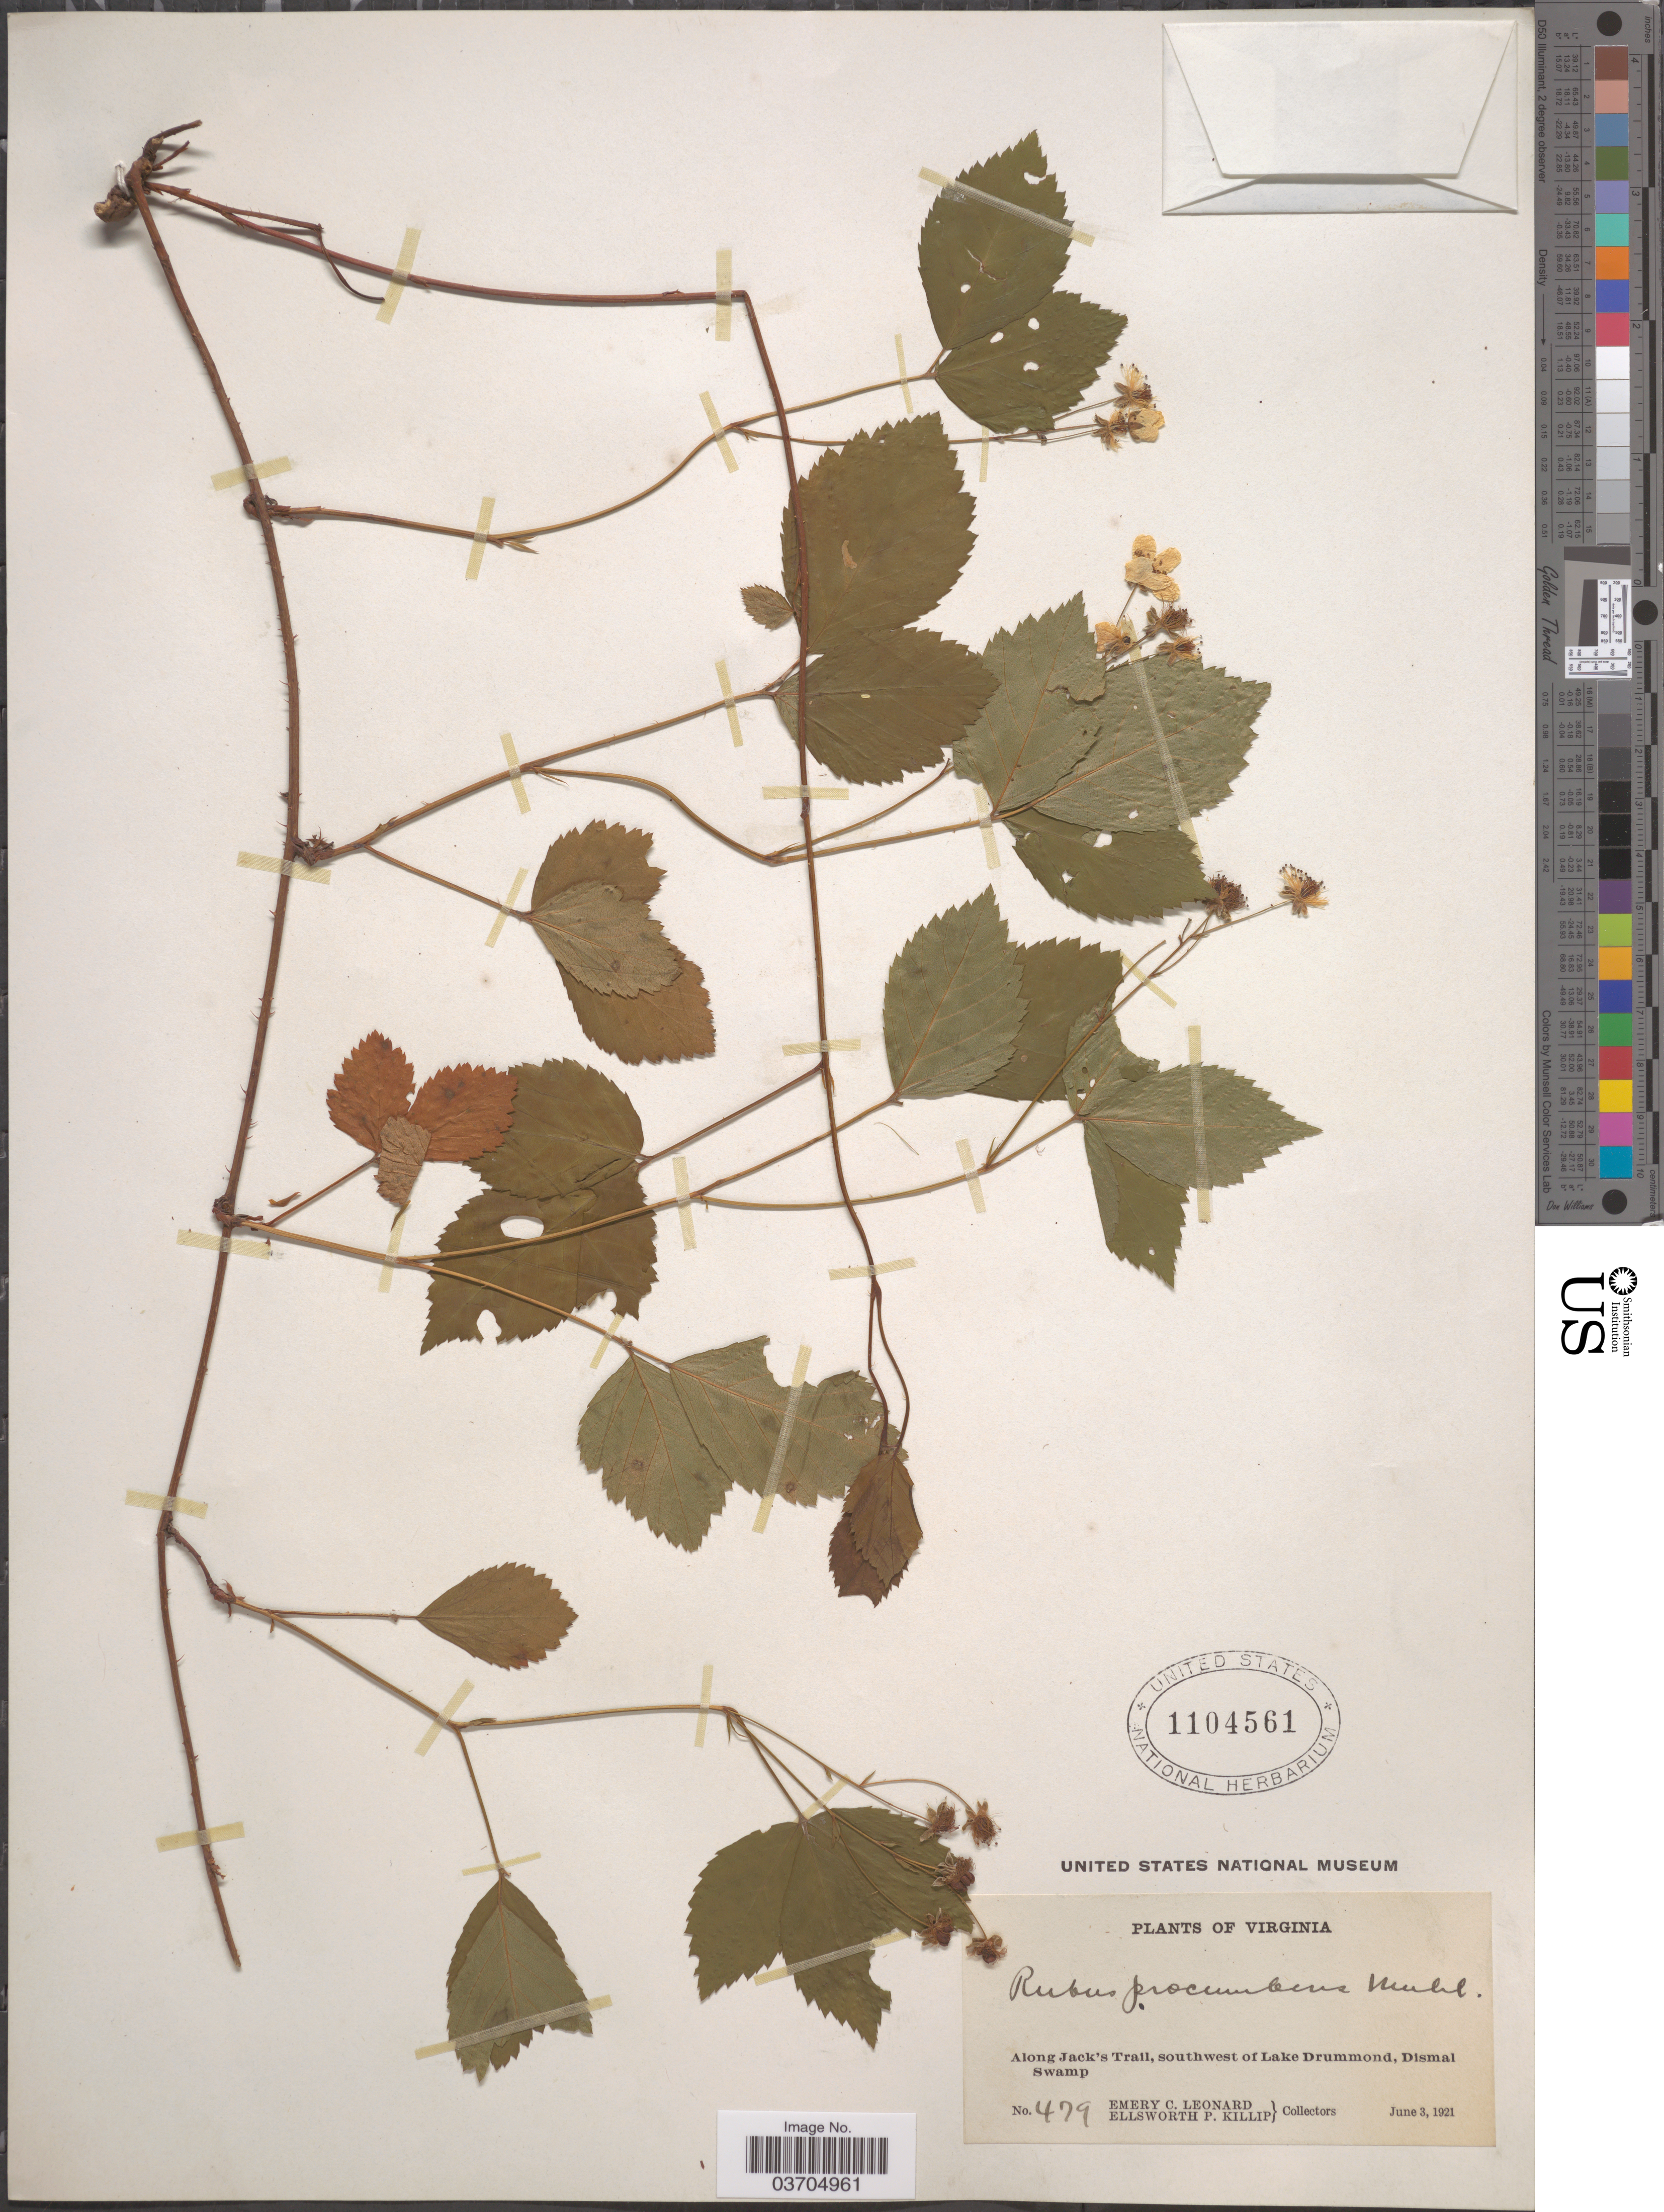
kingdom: Plantae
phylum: Tracheophyta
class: Magnoliopsida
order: Rosales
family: Rosaceae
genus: Rubus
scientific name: Rubus procumbens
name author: Muhl.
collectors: E. C. Leonard & E. P. Killip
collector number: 479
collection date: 1921-06-03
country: United States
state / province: Virginia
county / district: City of Chesapeake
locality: Along Jack's Trail, southwest of Lake Drummond, Dismal Swamp.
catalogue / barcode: US 1104561